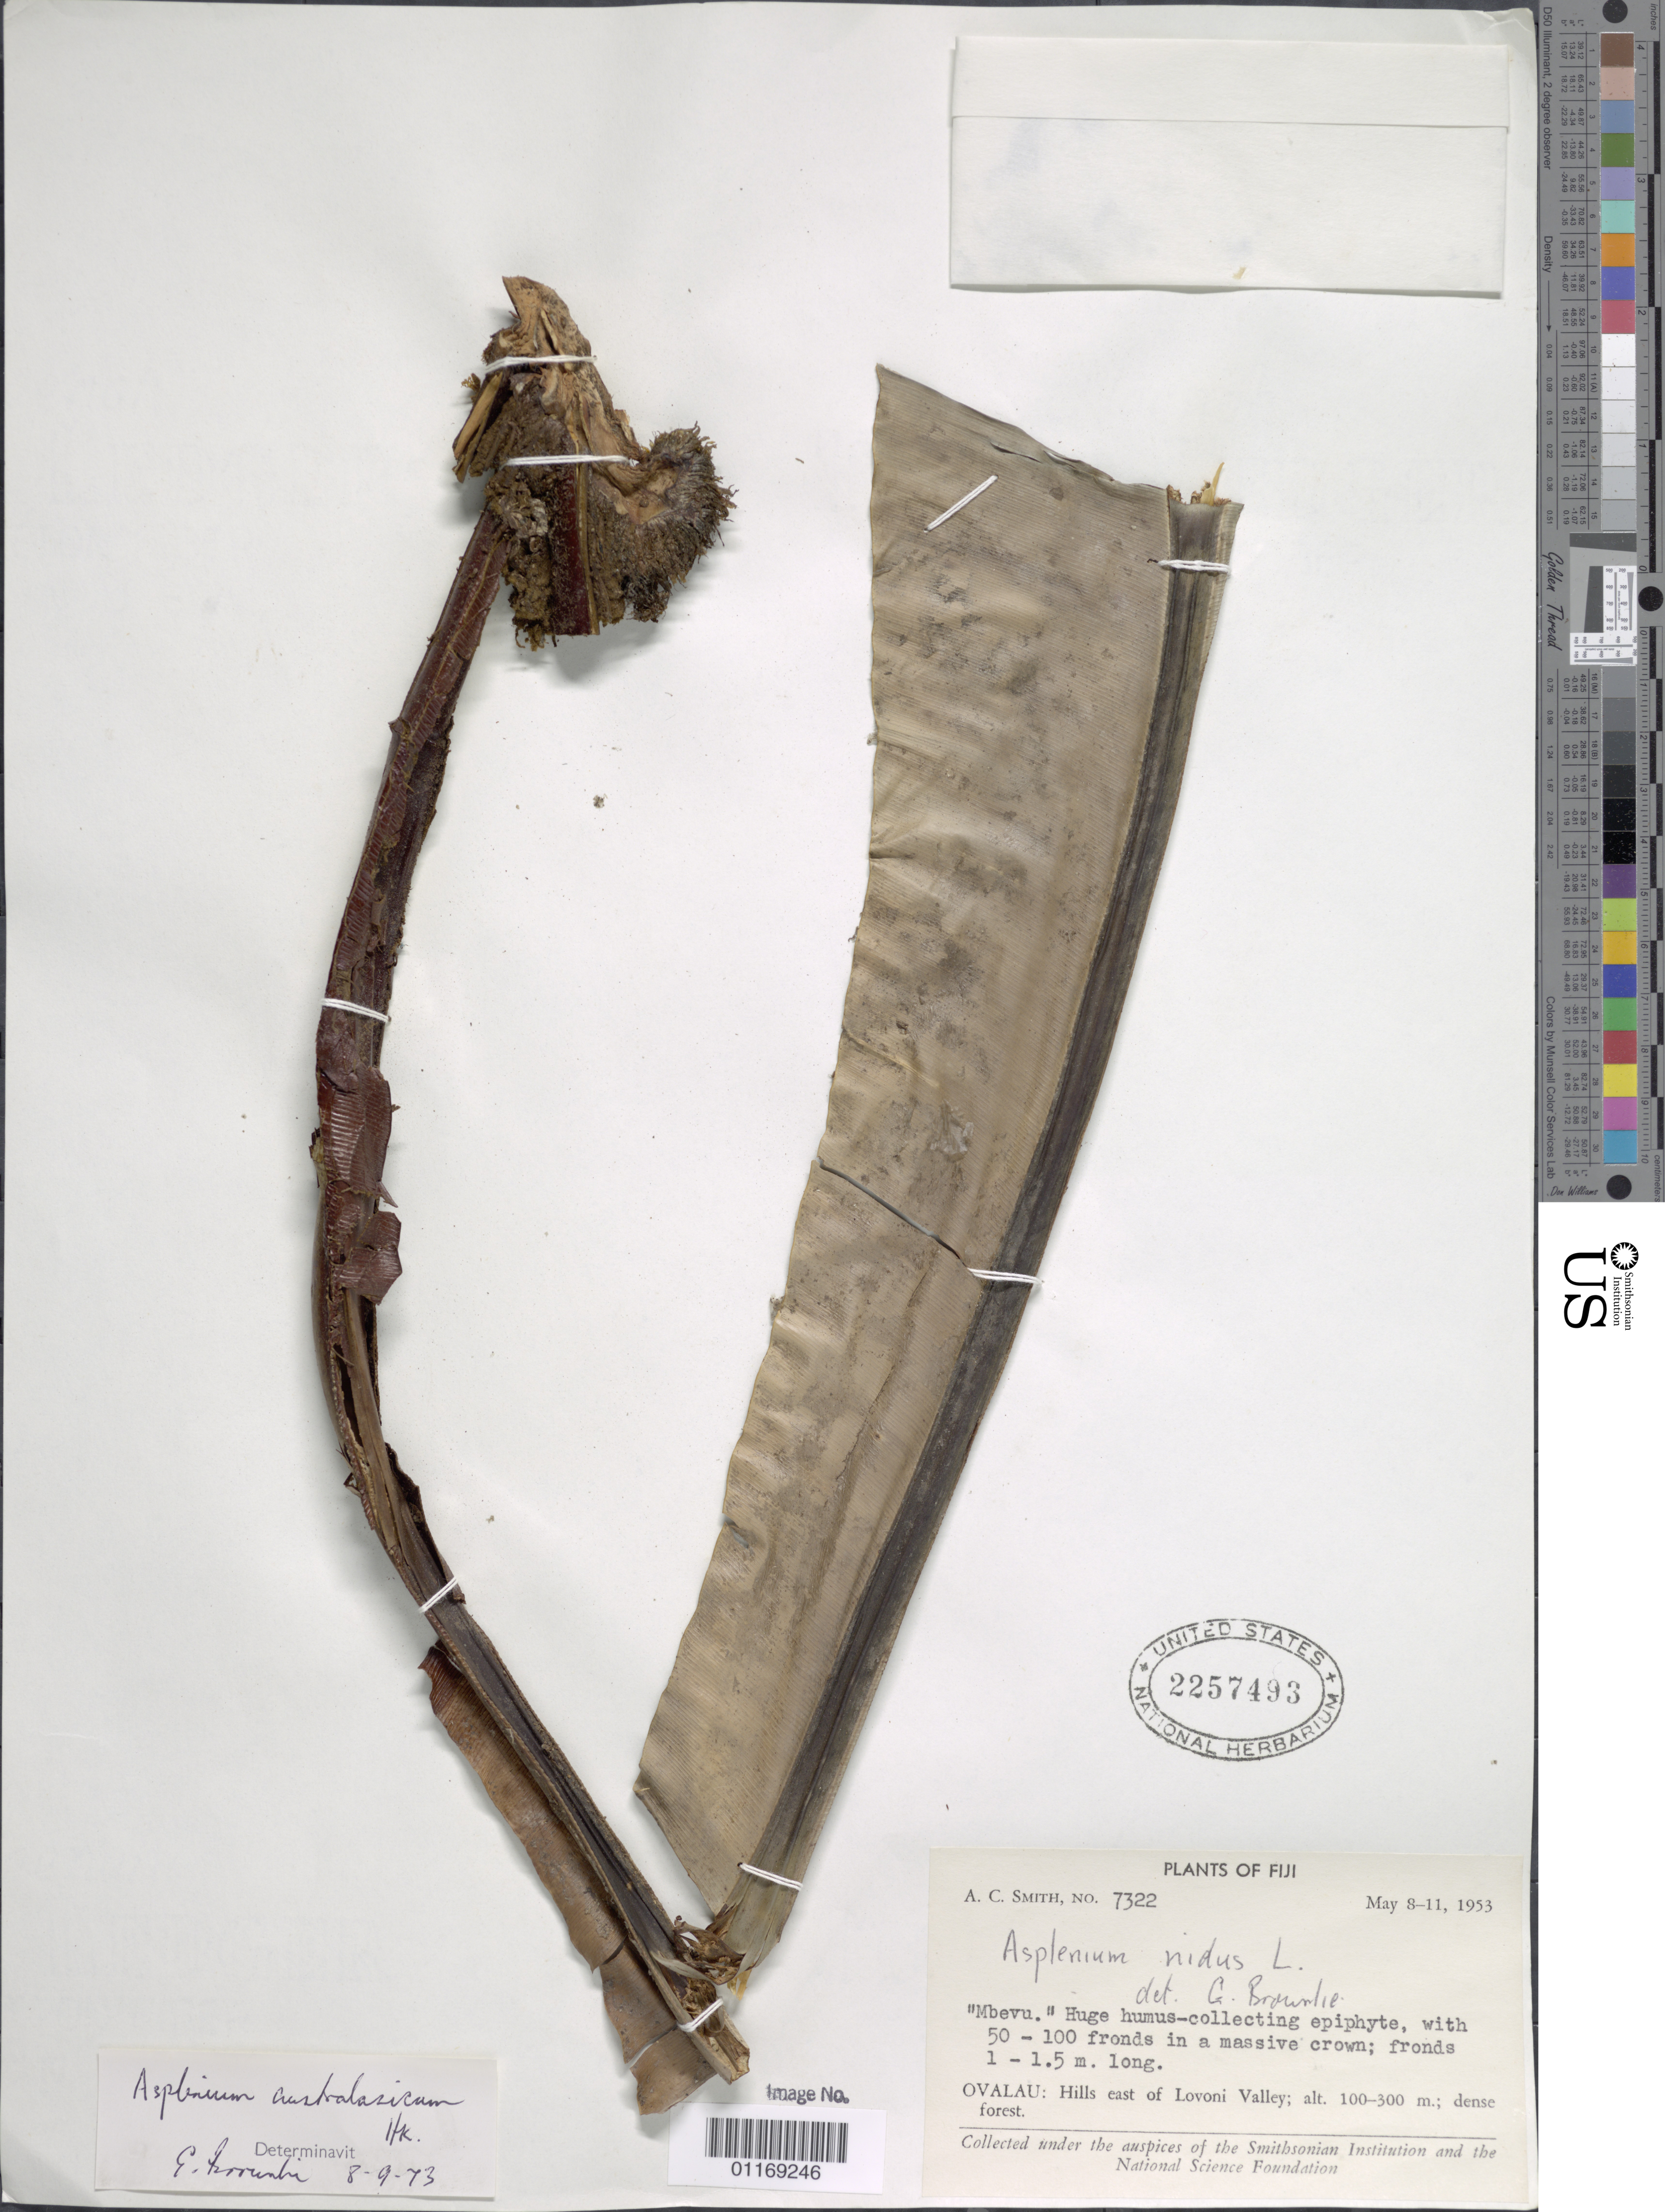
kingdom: Plantae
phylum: Tracheophyta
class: Polypodiopsida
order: Polypodiales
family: Aspleniaceae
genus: Asplenium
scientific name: Asplenium australasicum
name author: (Sm.) Hook.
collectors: A. C. Smith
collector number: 7322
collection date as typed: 08 May 1953 to 11 May 1953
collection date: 1953-05-08/1953-05-11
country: Fiji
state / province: Eastern Division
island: Ovalau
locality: Hills e of lovoni valley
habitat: Dense forest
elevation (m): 100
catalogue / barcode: US 2257493